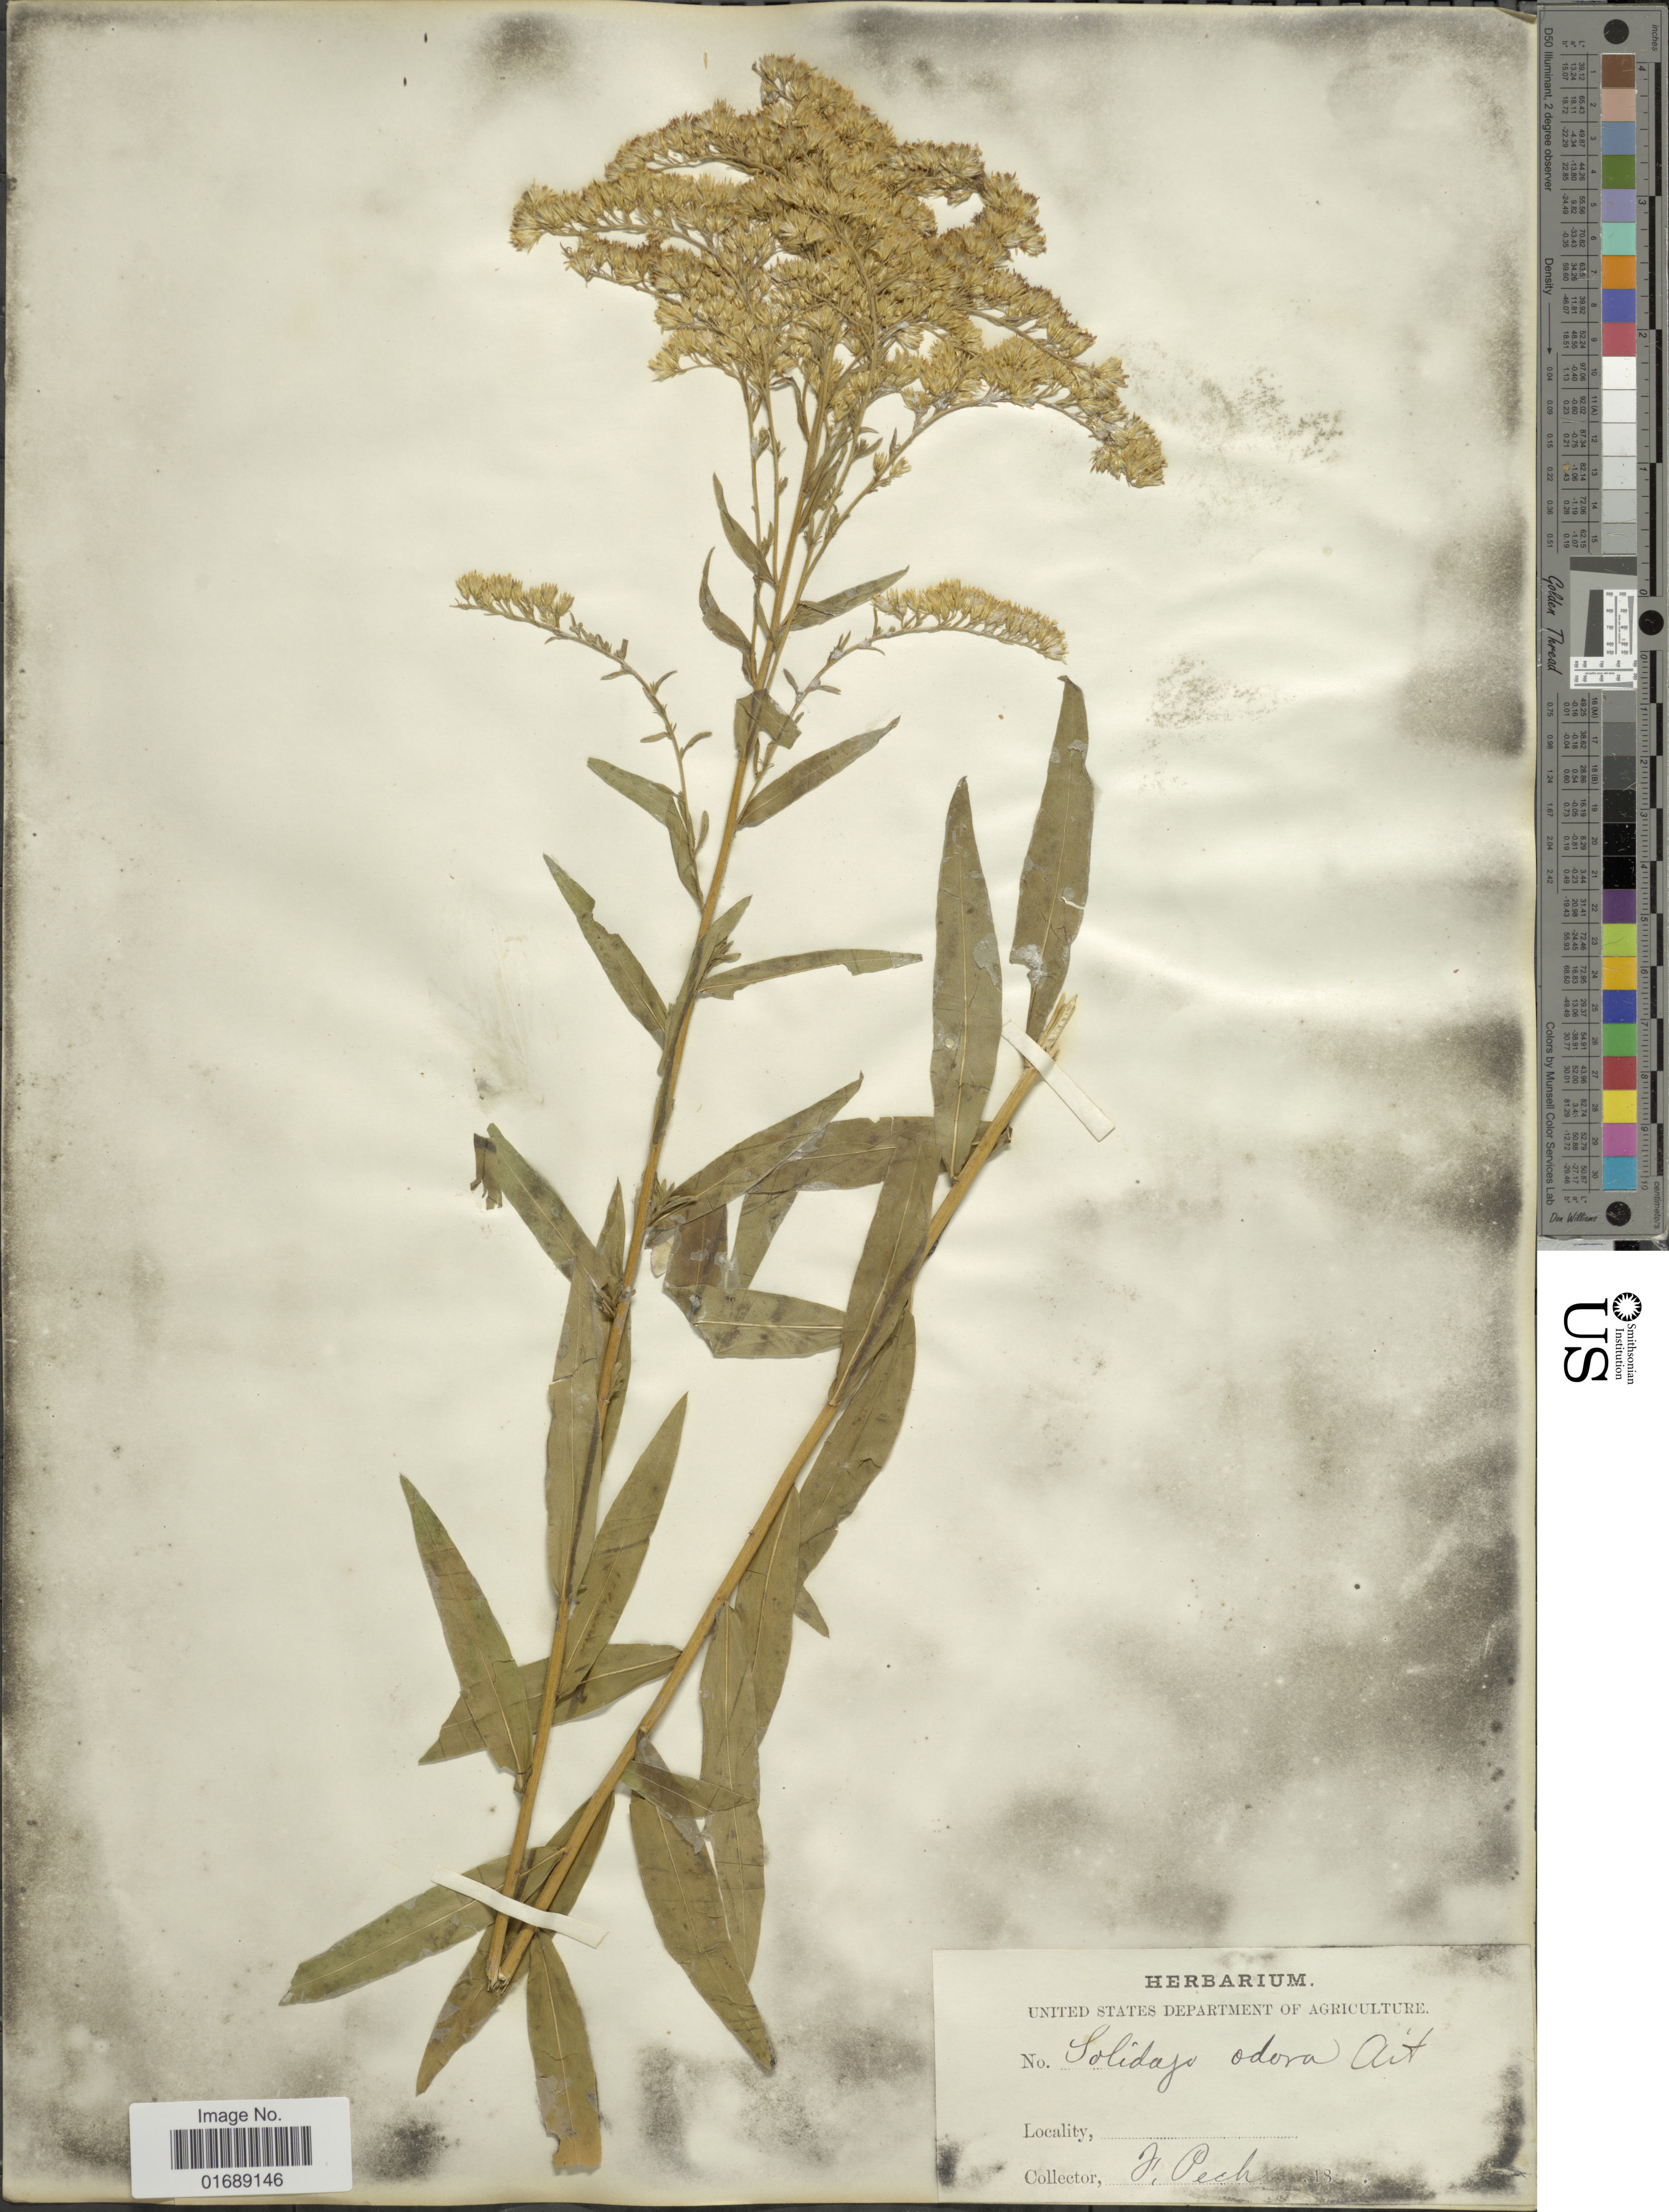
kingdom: Plantae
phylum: Tracheophyta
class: Magnoliopsida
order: Asterales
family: Asteraceae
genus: Solidago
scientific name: Solidago odora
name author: Aiton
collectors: J. Pech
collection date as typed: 18